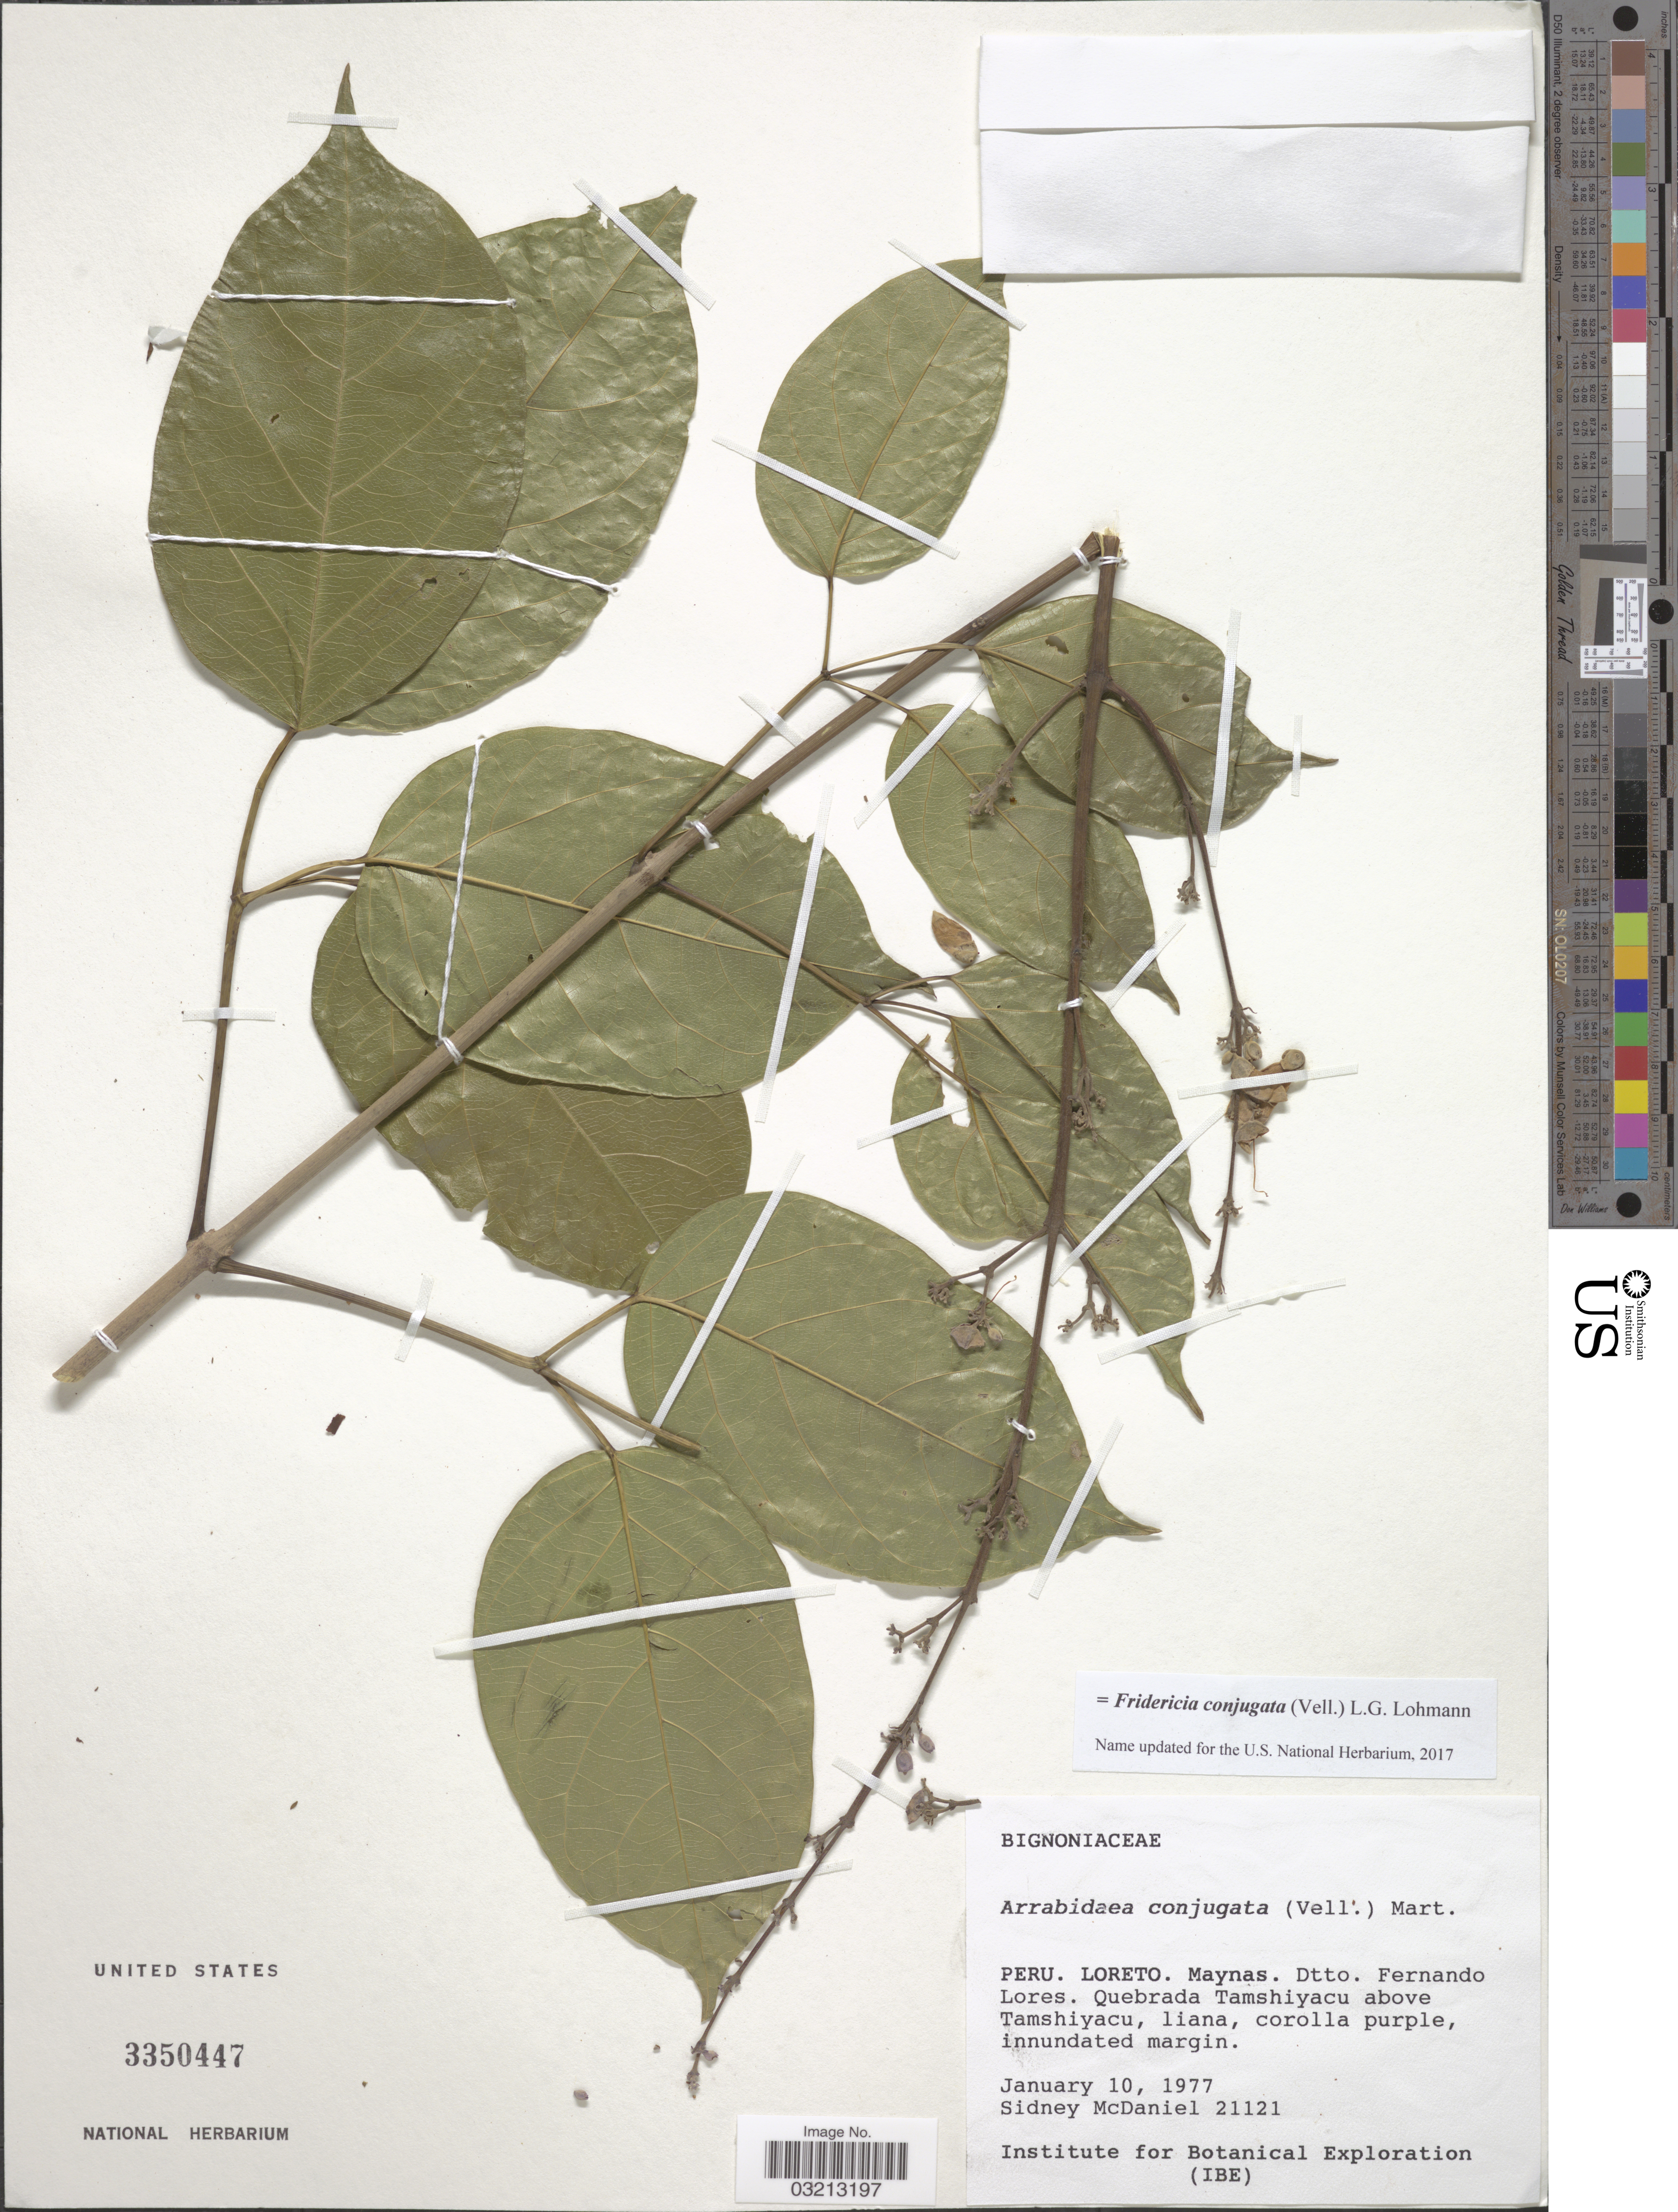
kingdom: Plantae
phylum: Tracheophyta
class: Magnoliopsida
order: Lamiales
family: Bignoniaceae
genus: Fridericia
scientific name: Fridericia conjugata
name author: (Vell.) L.G. Lohmann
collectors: S. McDaniel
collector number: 21121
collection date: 1977-01-10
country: Peru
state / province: Loreto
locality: Maynas. Dtto. Fernando Lores. Quebrada Tamshiyacu above Tamshiyacu.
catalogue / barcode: US 3350447